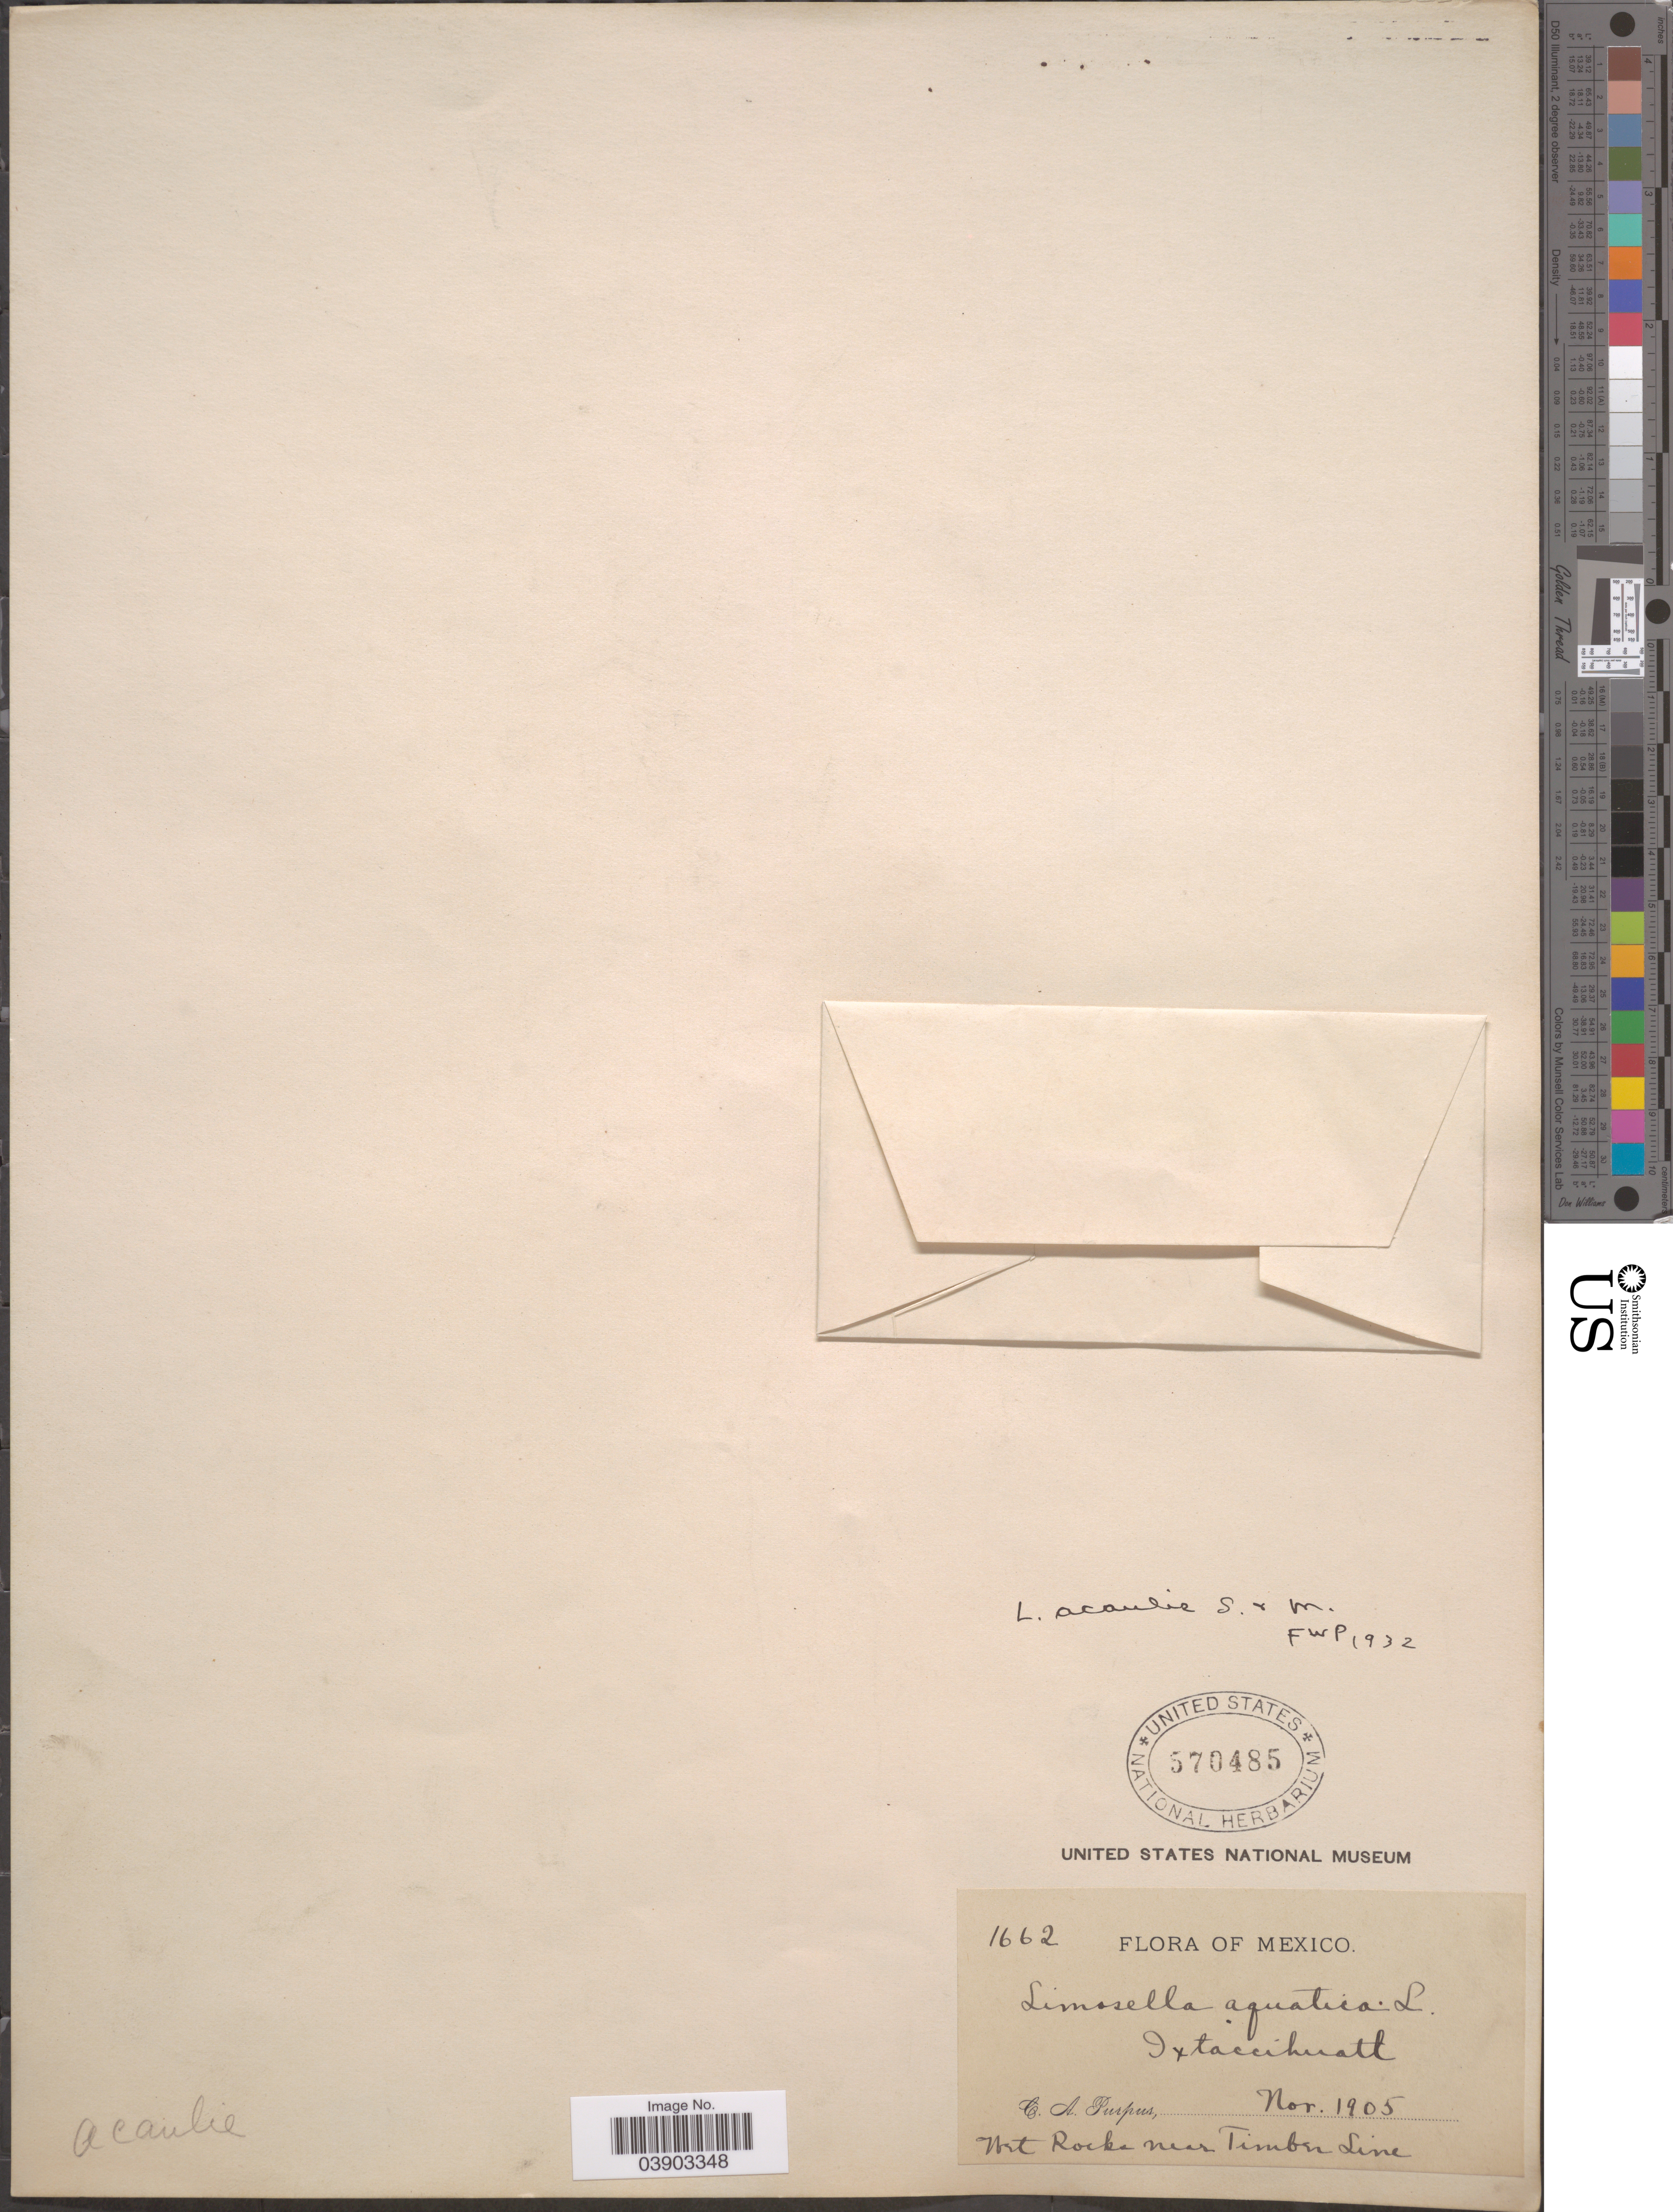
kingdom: Plantae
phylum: Tracheophyta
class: Magnoliopsida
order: Lamiales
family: Scrophulariaceae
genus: Limosella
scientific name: Limosella acaulis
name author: Sessé & Moc.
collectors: C. A. Purpus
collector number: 1662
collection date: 1905-11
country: Mexico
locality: Ixtaccihuatl. Wet Rocks near Timber Line.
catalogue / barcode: US 570485